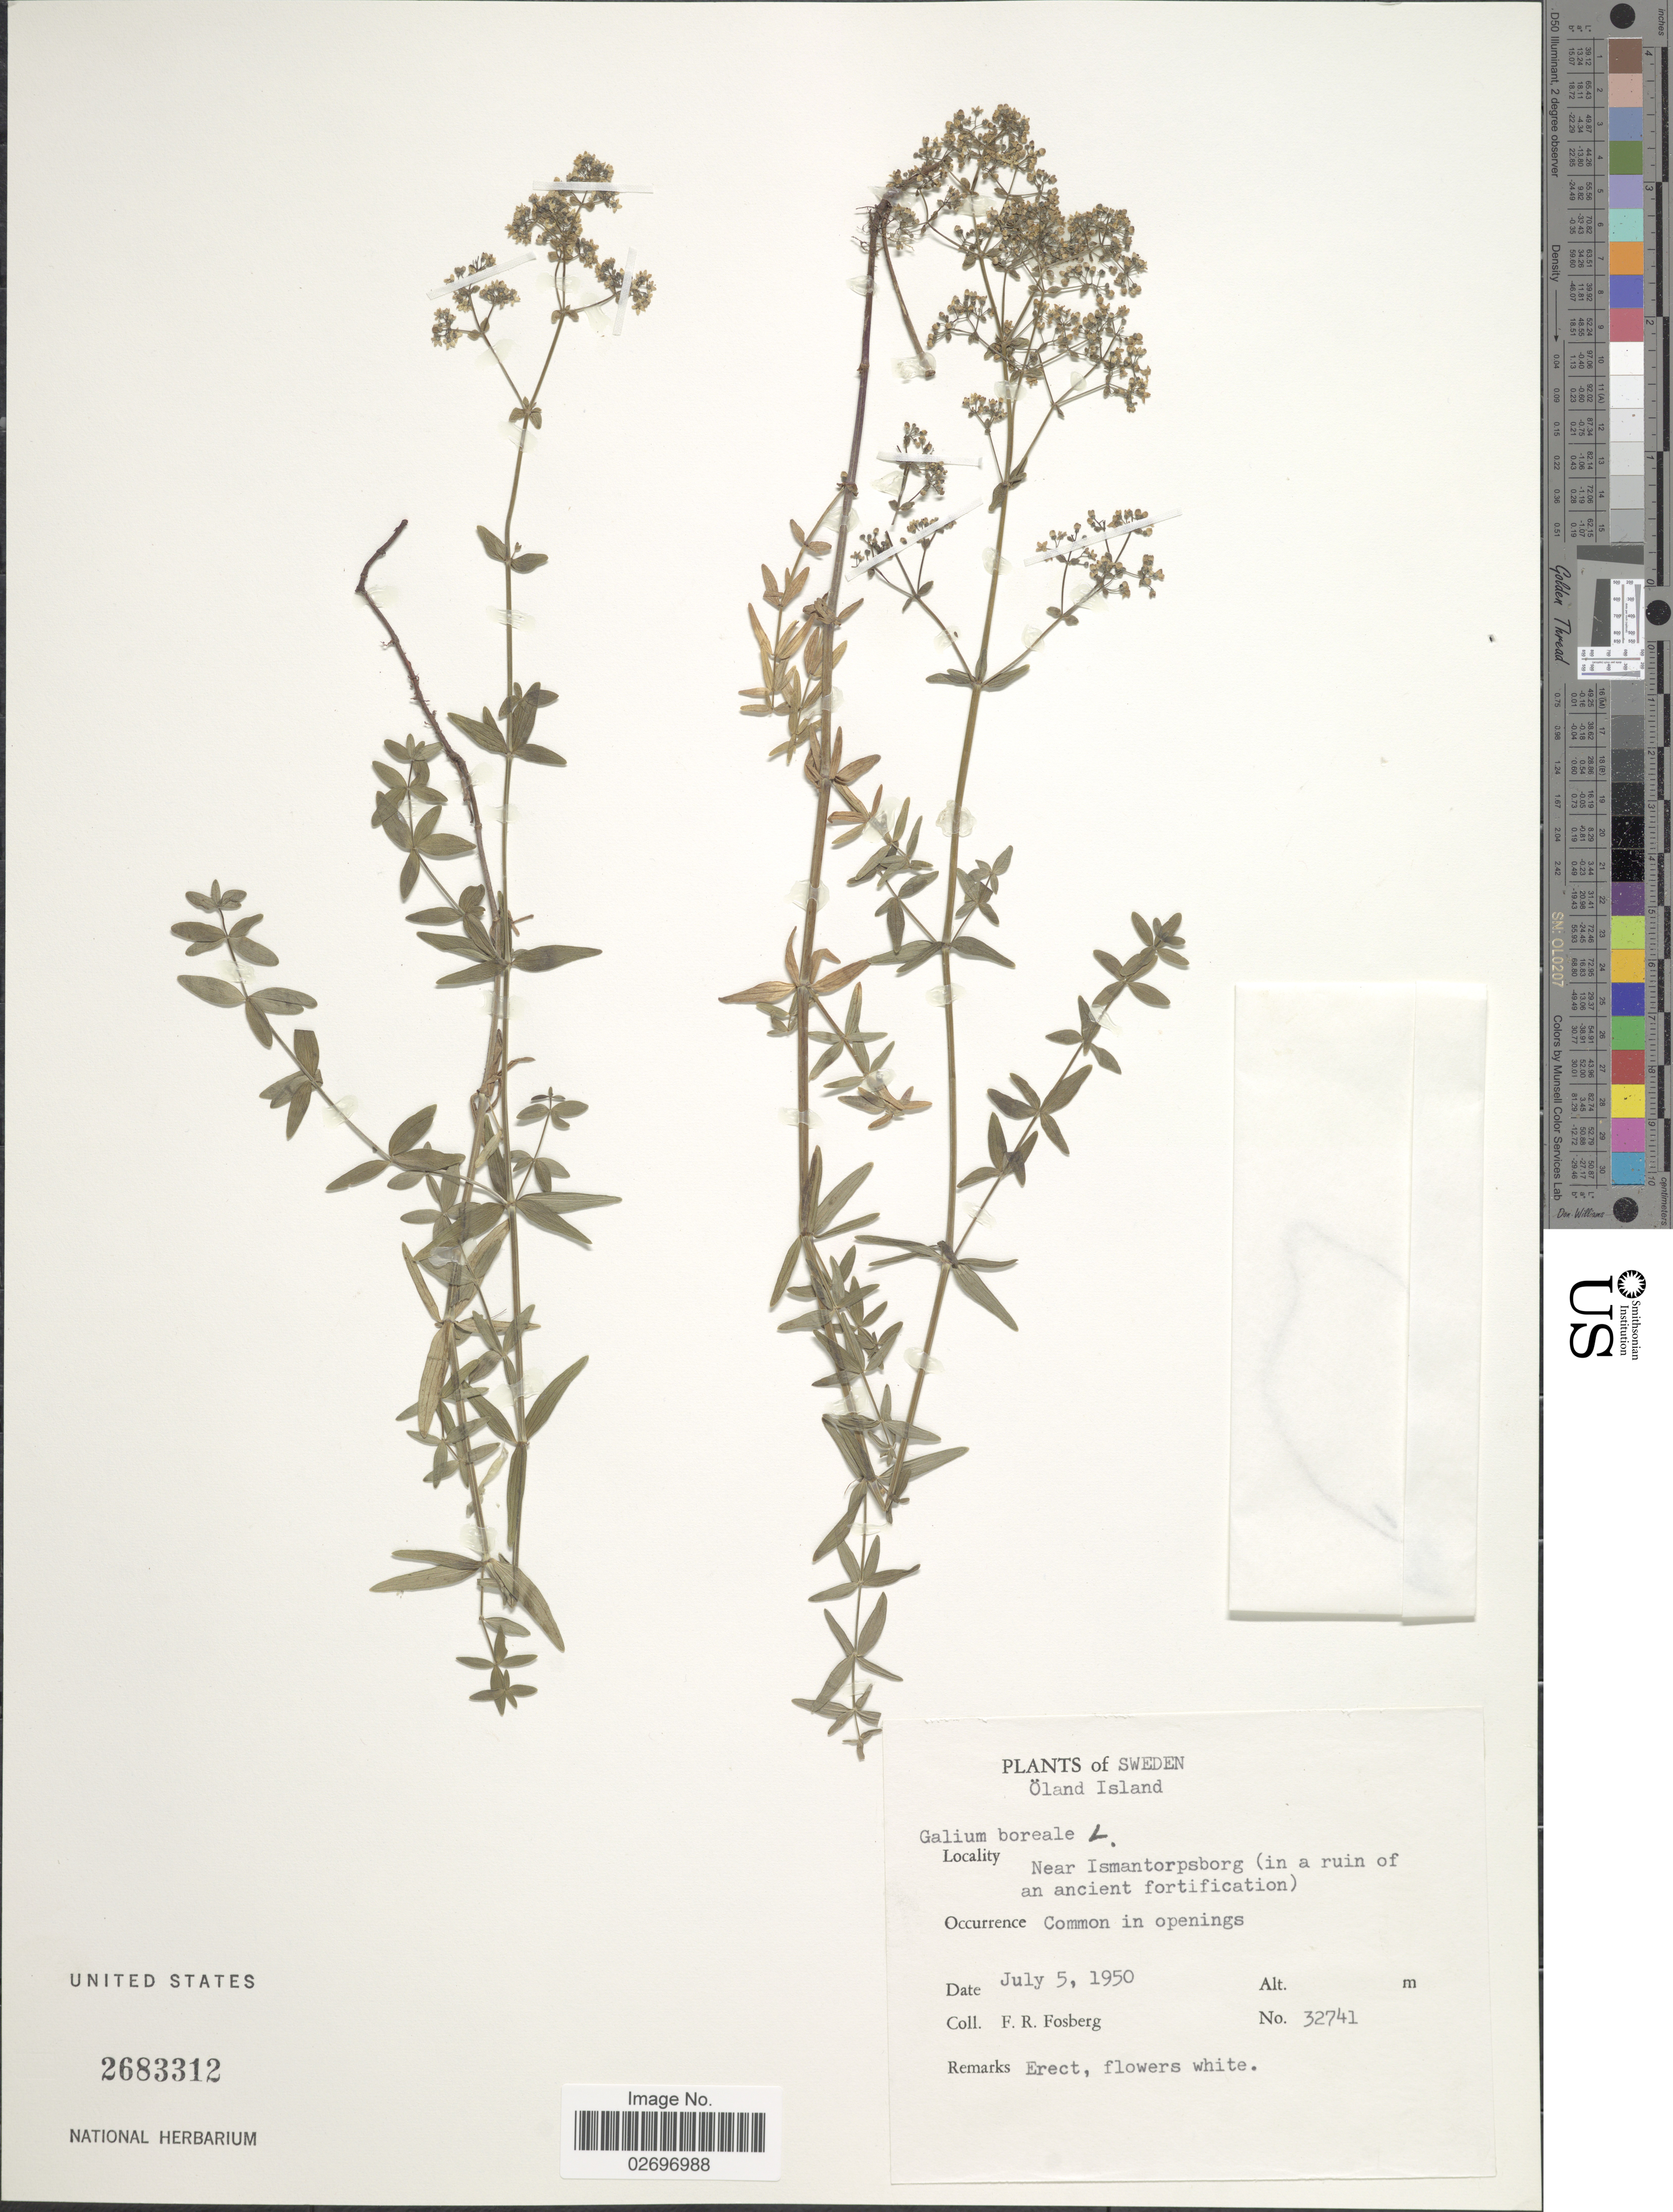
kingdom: Plantae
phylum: Tracheophyta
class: Magnoliopsida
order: Gentianales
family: Rubiaceae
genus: Galium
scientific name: Galium boreale L.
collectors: F. R. Fosberg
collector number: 32741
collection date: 1950-07-05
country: Sweden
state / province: Kalmar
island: Oland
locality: Oland Island, near Ismantorpsborg (in a ruin of an ancient fortification)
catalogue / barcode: US 2683312